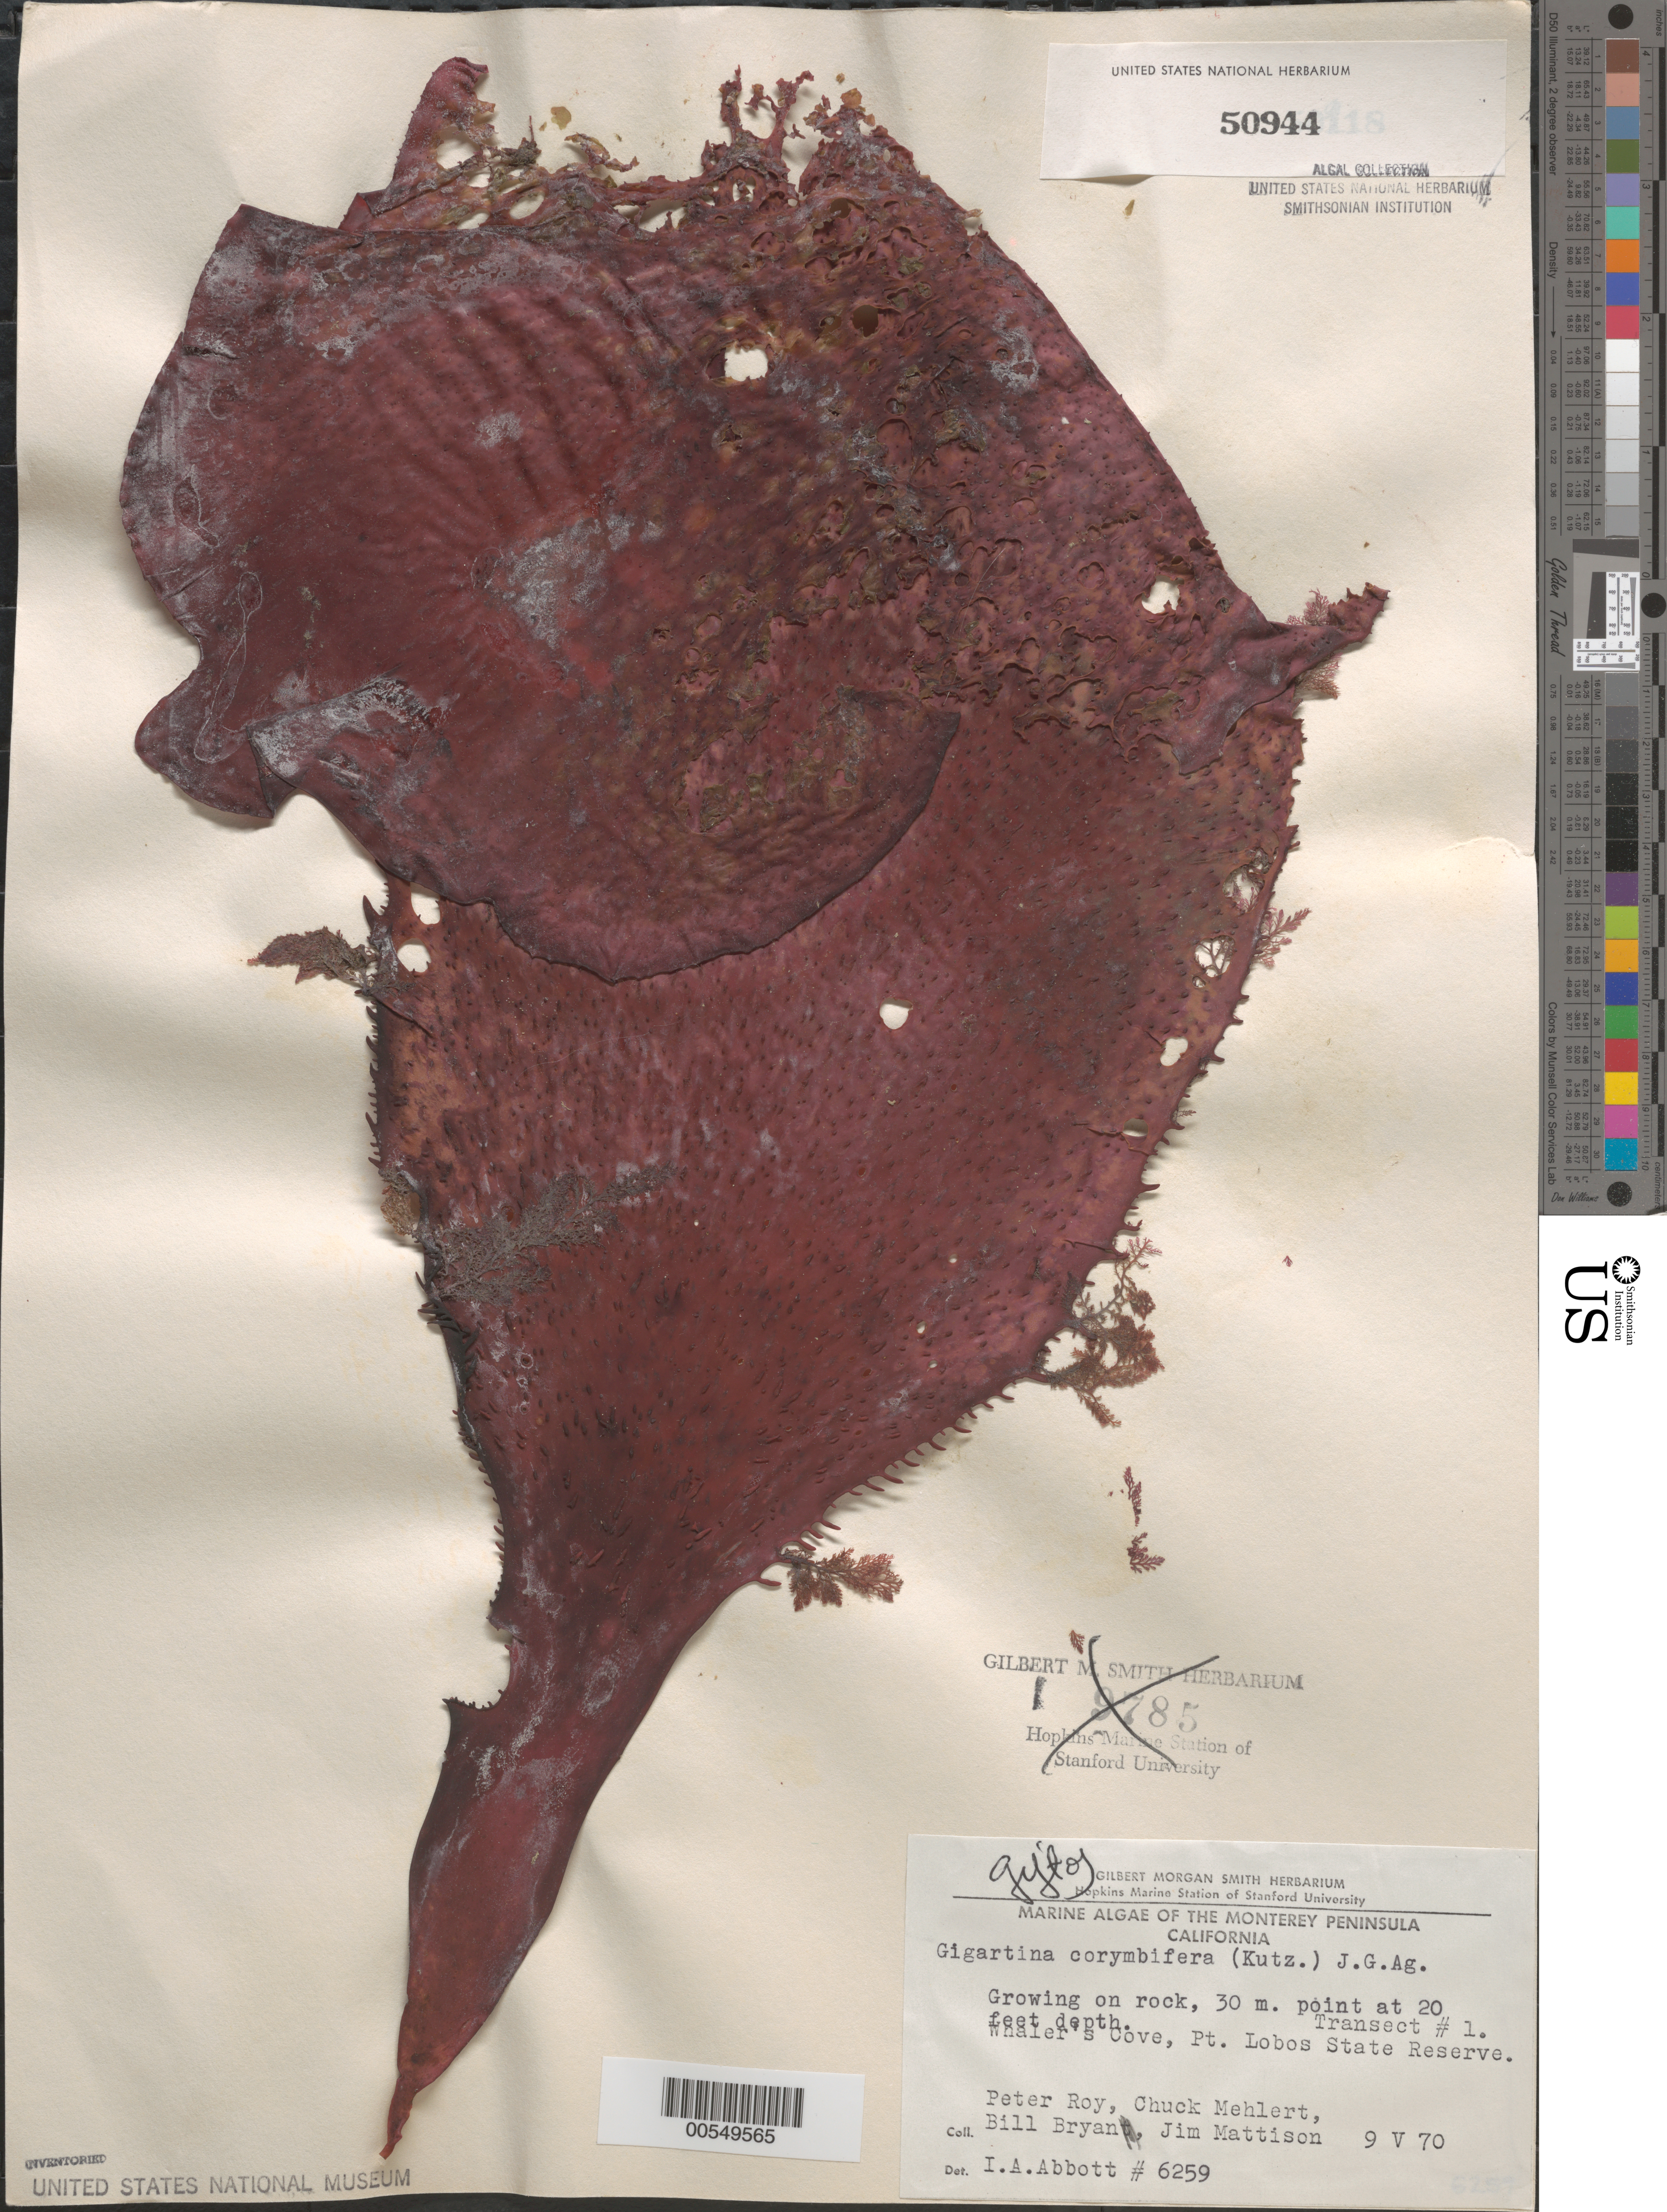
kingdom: Plantae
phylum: Rhodophyta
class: Florideophyceae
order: Gigartinales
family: Gigartinaceae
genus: Chondracanthus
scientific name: Chondracanthus corymbiferus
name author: (Kütz.) Guiry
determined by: Algae name updating Project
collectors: P. Roy, C. Mehlert, W. Bryan & J. Mattison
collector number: IAA 6259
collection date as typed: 09 May 1970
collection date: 1970-05-09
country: United States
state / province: California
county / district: Monterey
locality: Whaler's Cove, Point Lobos State Reserve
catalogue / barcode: US 50944